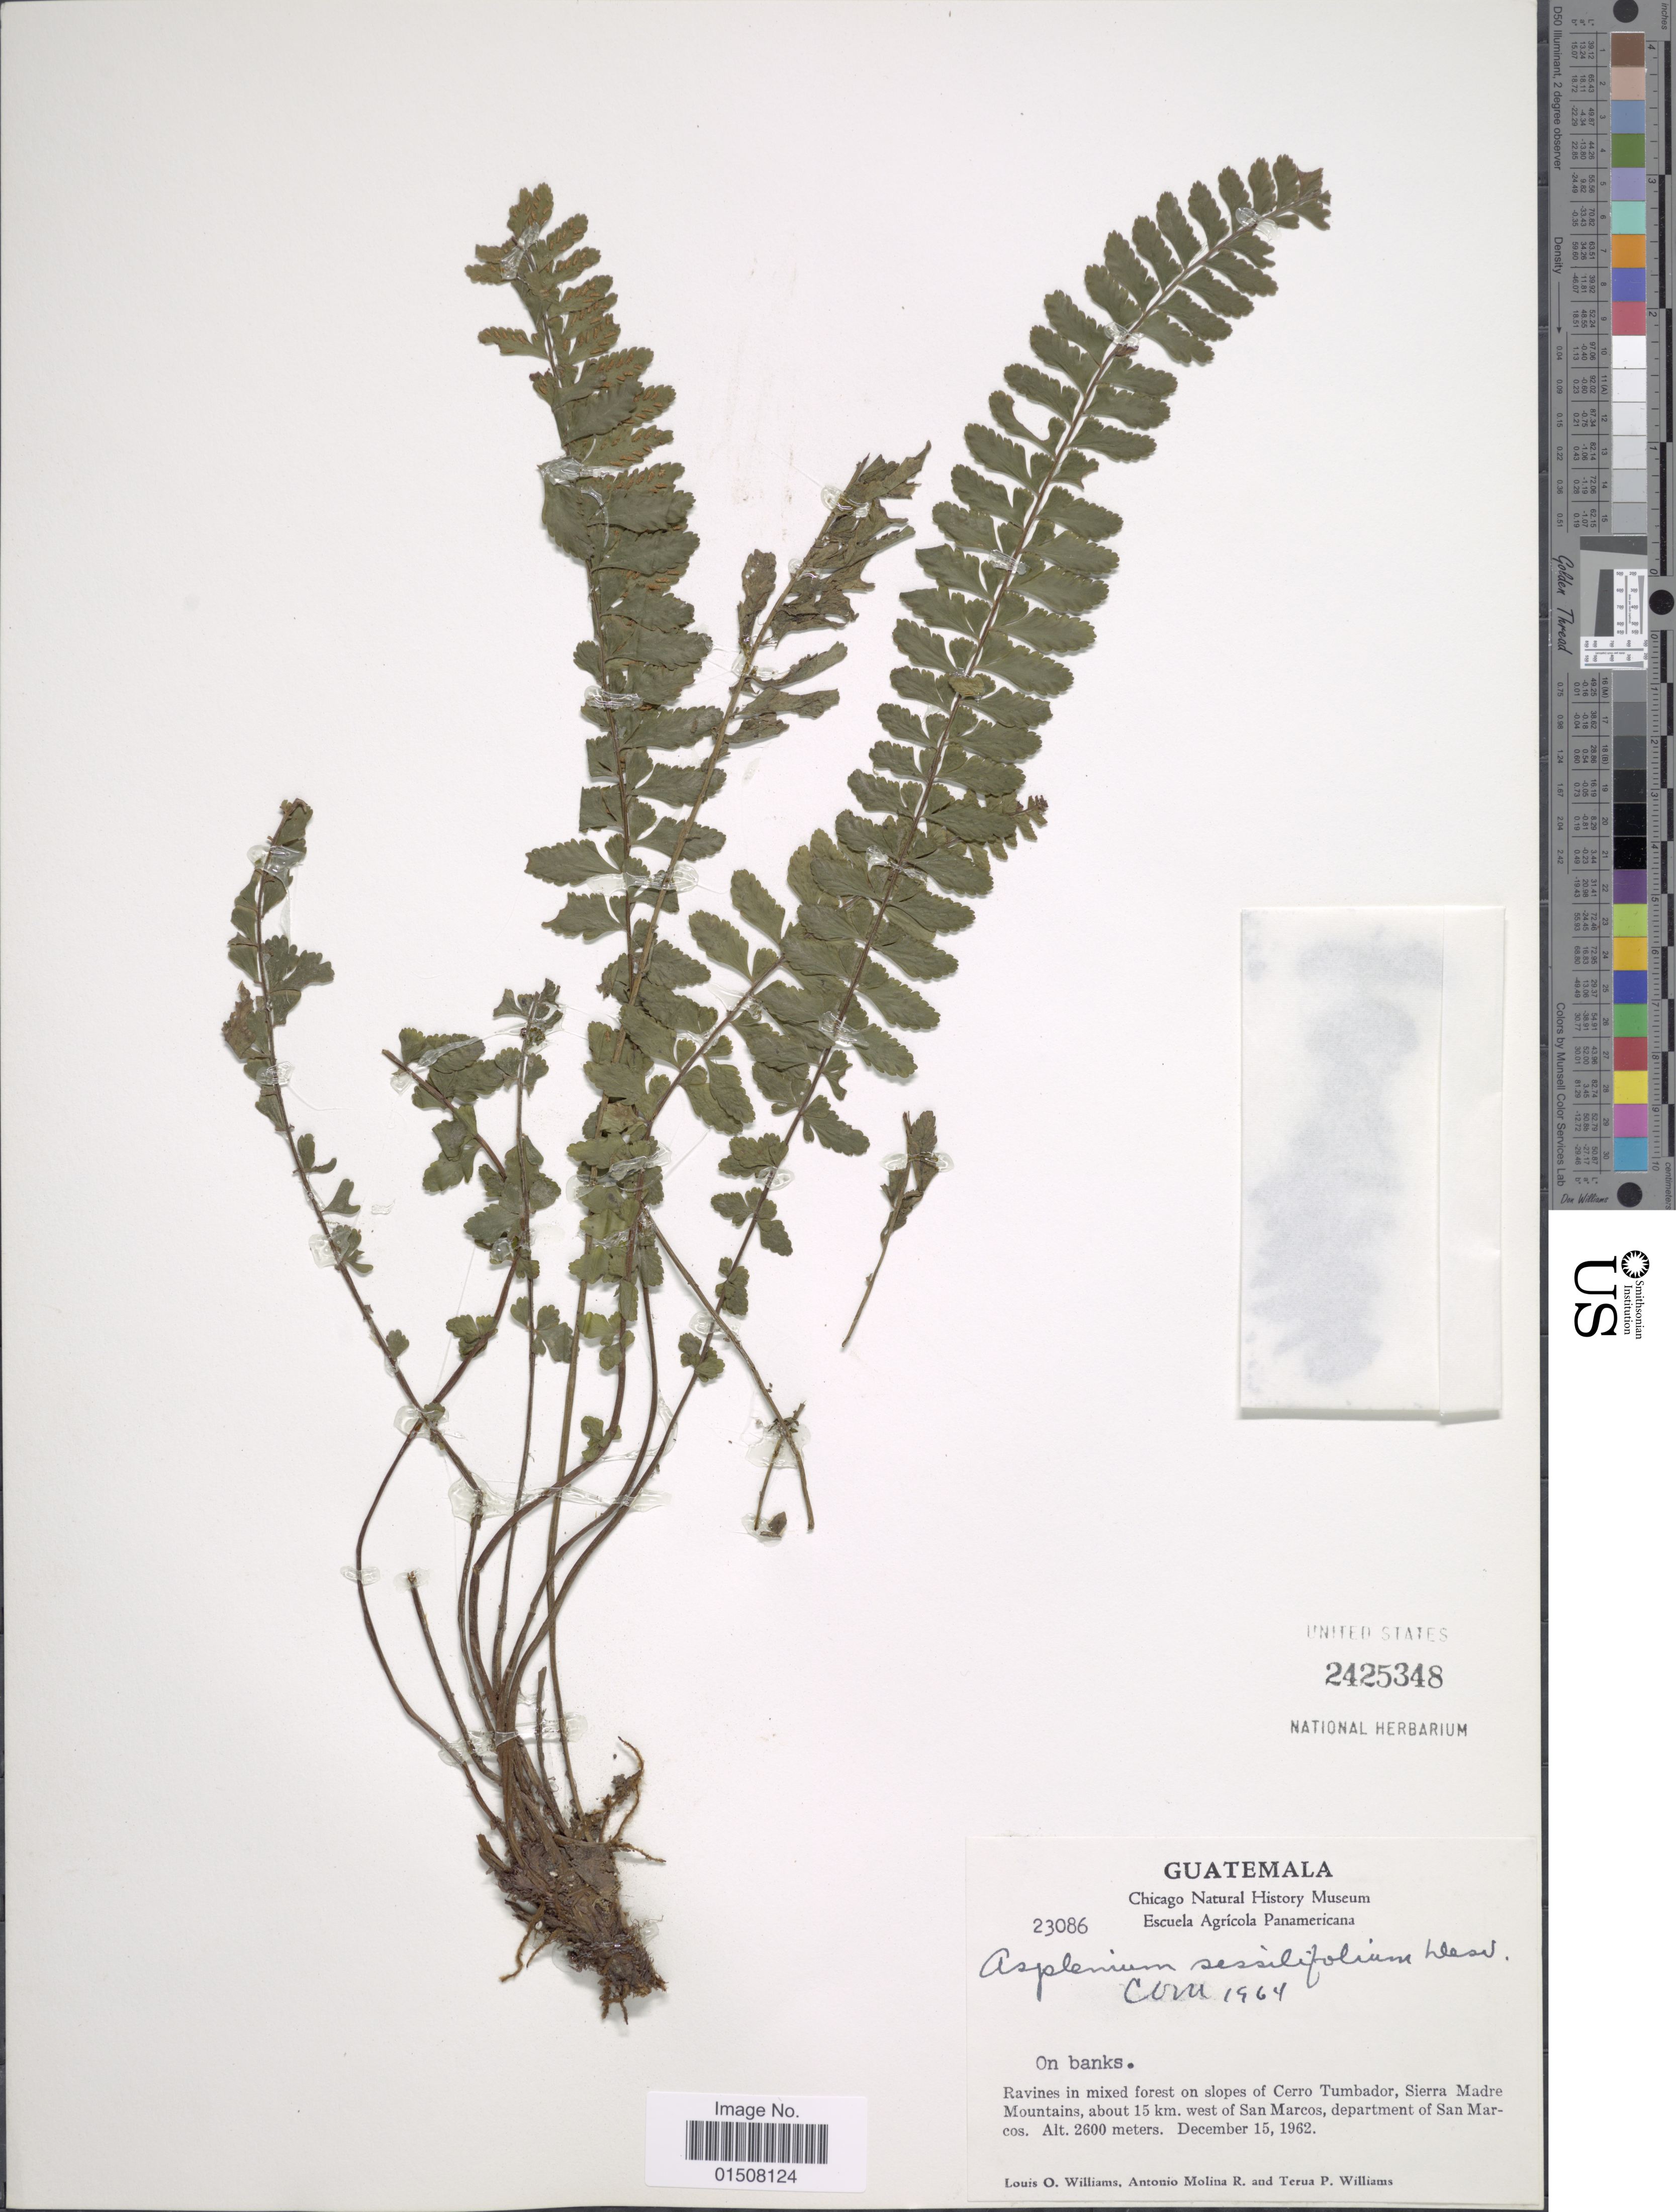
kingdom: Plantae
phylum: Tracheophyta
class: Polypodiopsida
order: Polypodiales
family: Aspleniaceae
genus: Asplenium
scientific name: Asplenium sessilifolium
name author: Desv.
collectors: L. O. Williams, A. Molina R. & T. P. Williams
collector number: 23086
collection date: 1962-12-15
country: Guatemala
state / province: San Marcos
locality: Ravine in mixed forest on slopes of Cerro Tumbador, Sierra Madre Mountains, about 15 km. west of San Marcos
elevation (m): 2600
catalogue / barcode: US 2425348